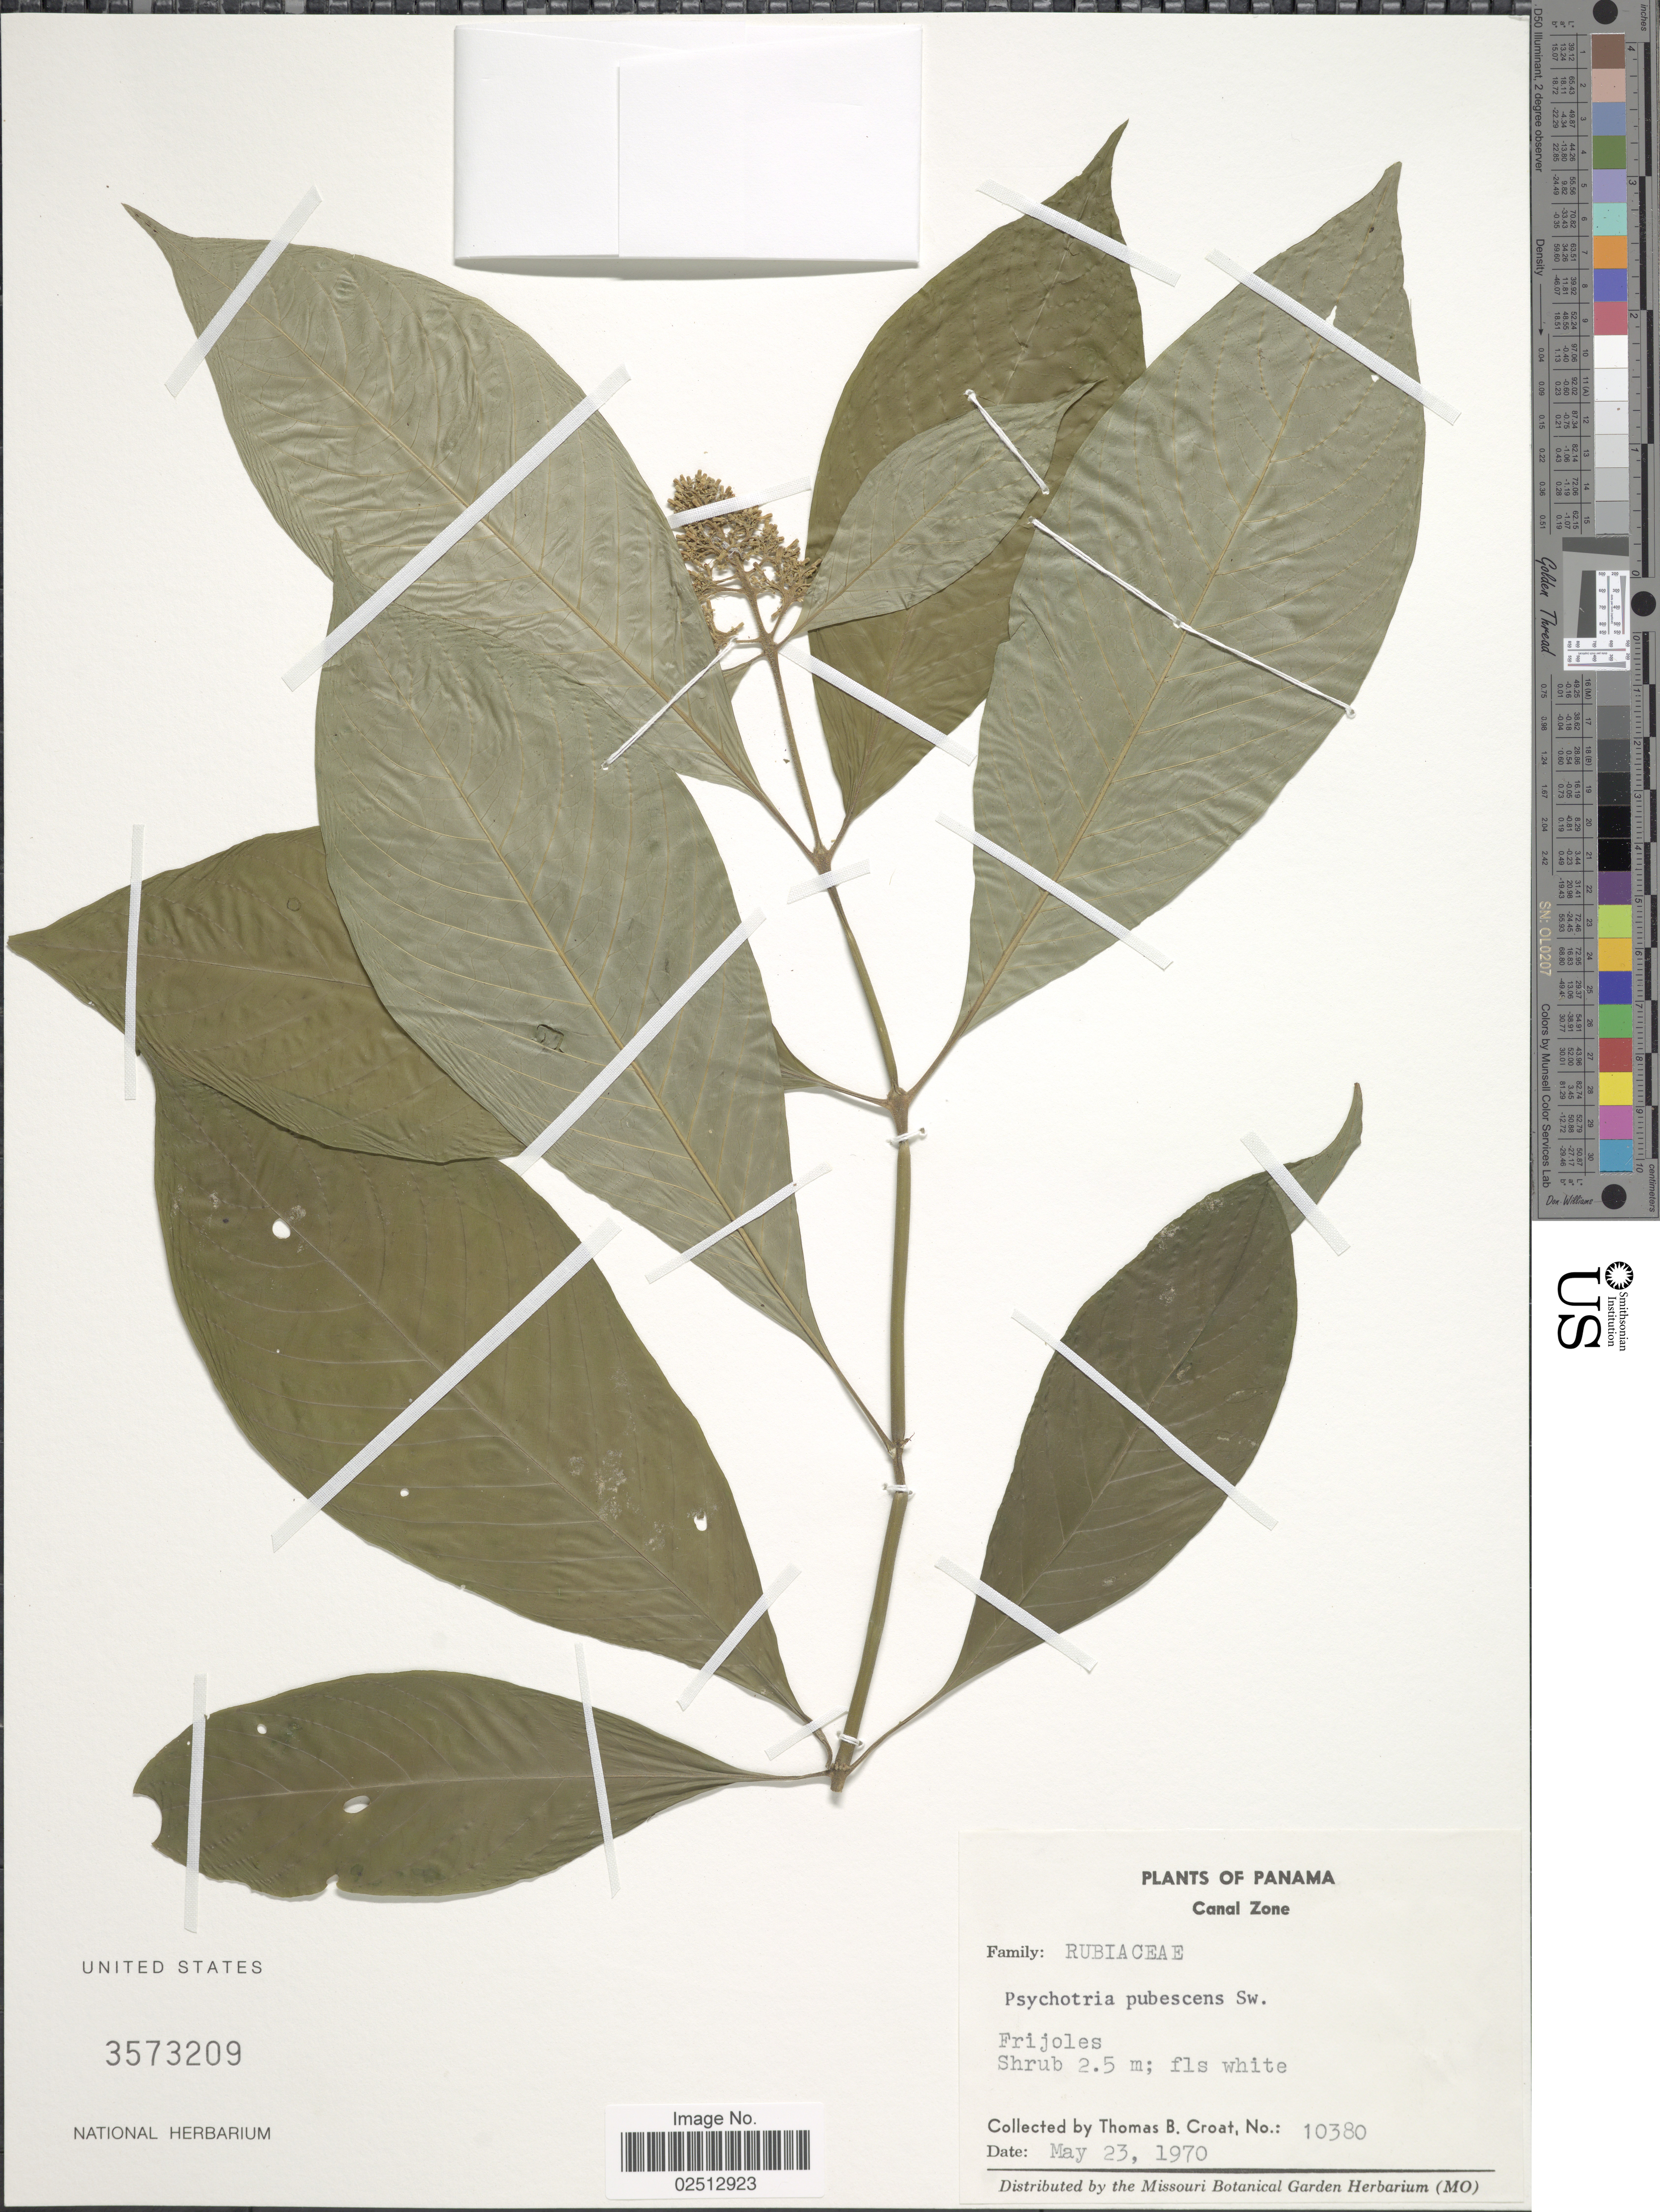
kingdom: Plantae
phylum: Tracheophyta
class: Magnoliopsida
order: Gentianales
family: Rubiaceae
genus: Psychotria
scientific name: Psychotria pubescens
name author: Sw.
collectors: T. B. Croat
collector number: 10380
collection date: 1970-05-23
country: Panama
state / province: Colón / Panamá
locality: Canal Zone. Frijoles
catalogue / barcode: US 3573209